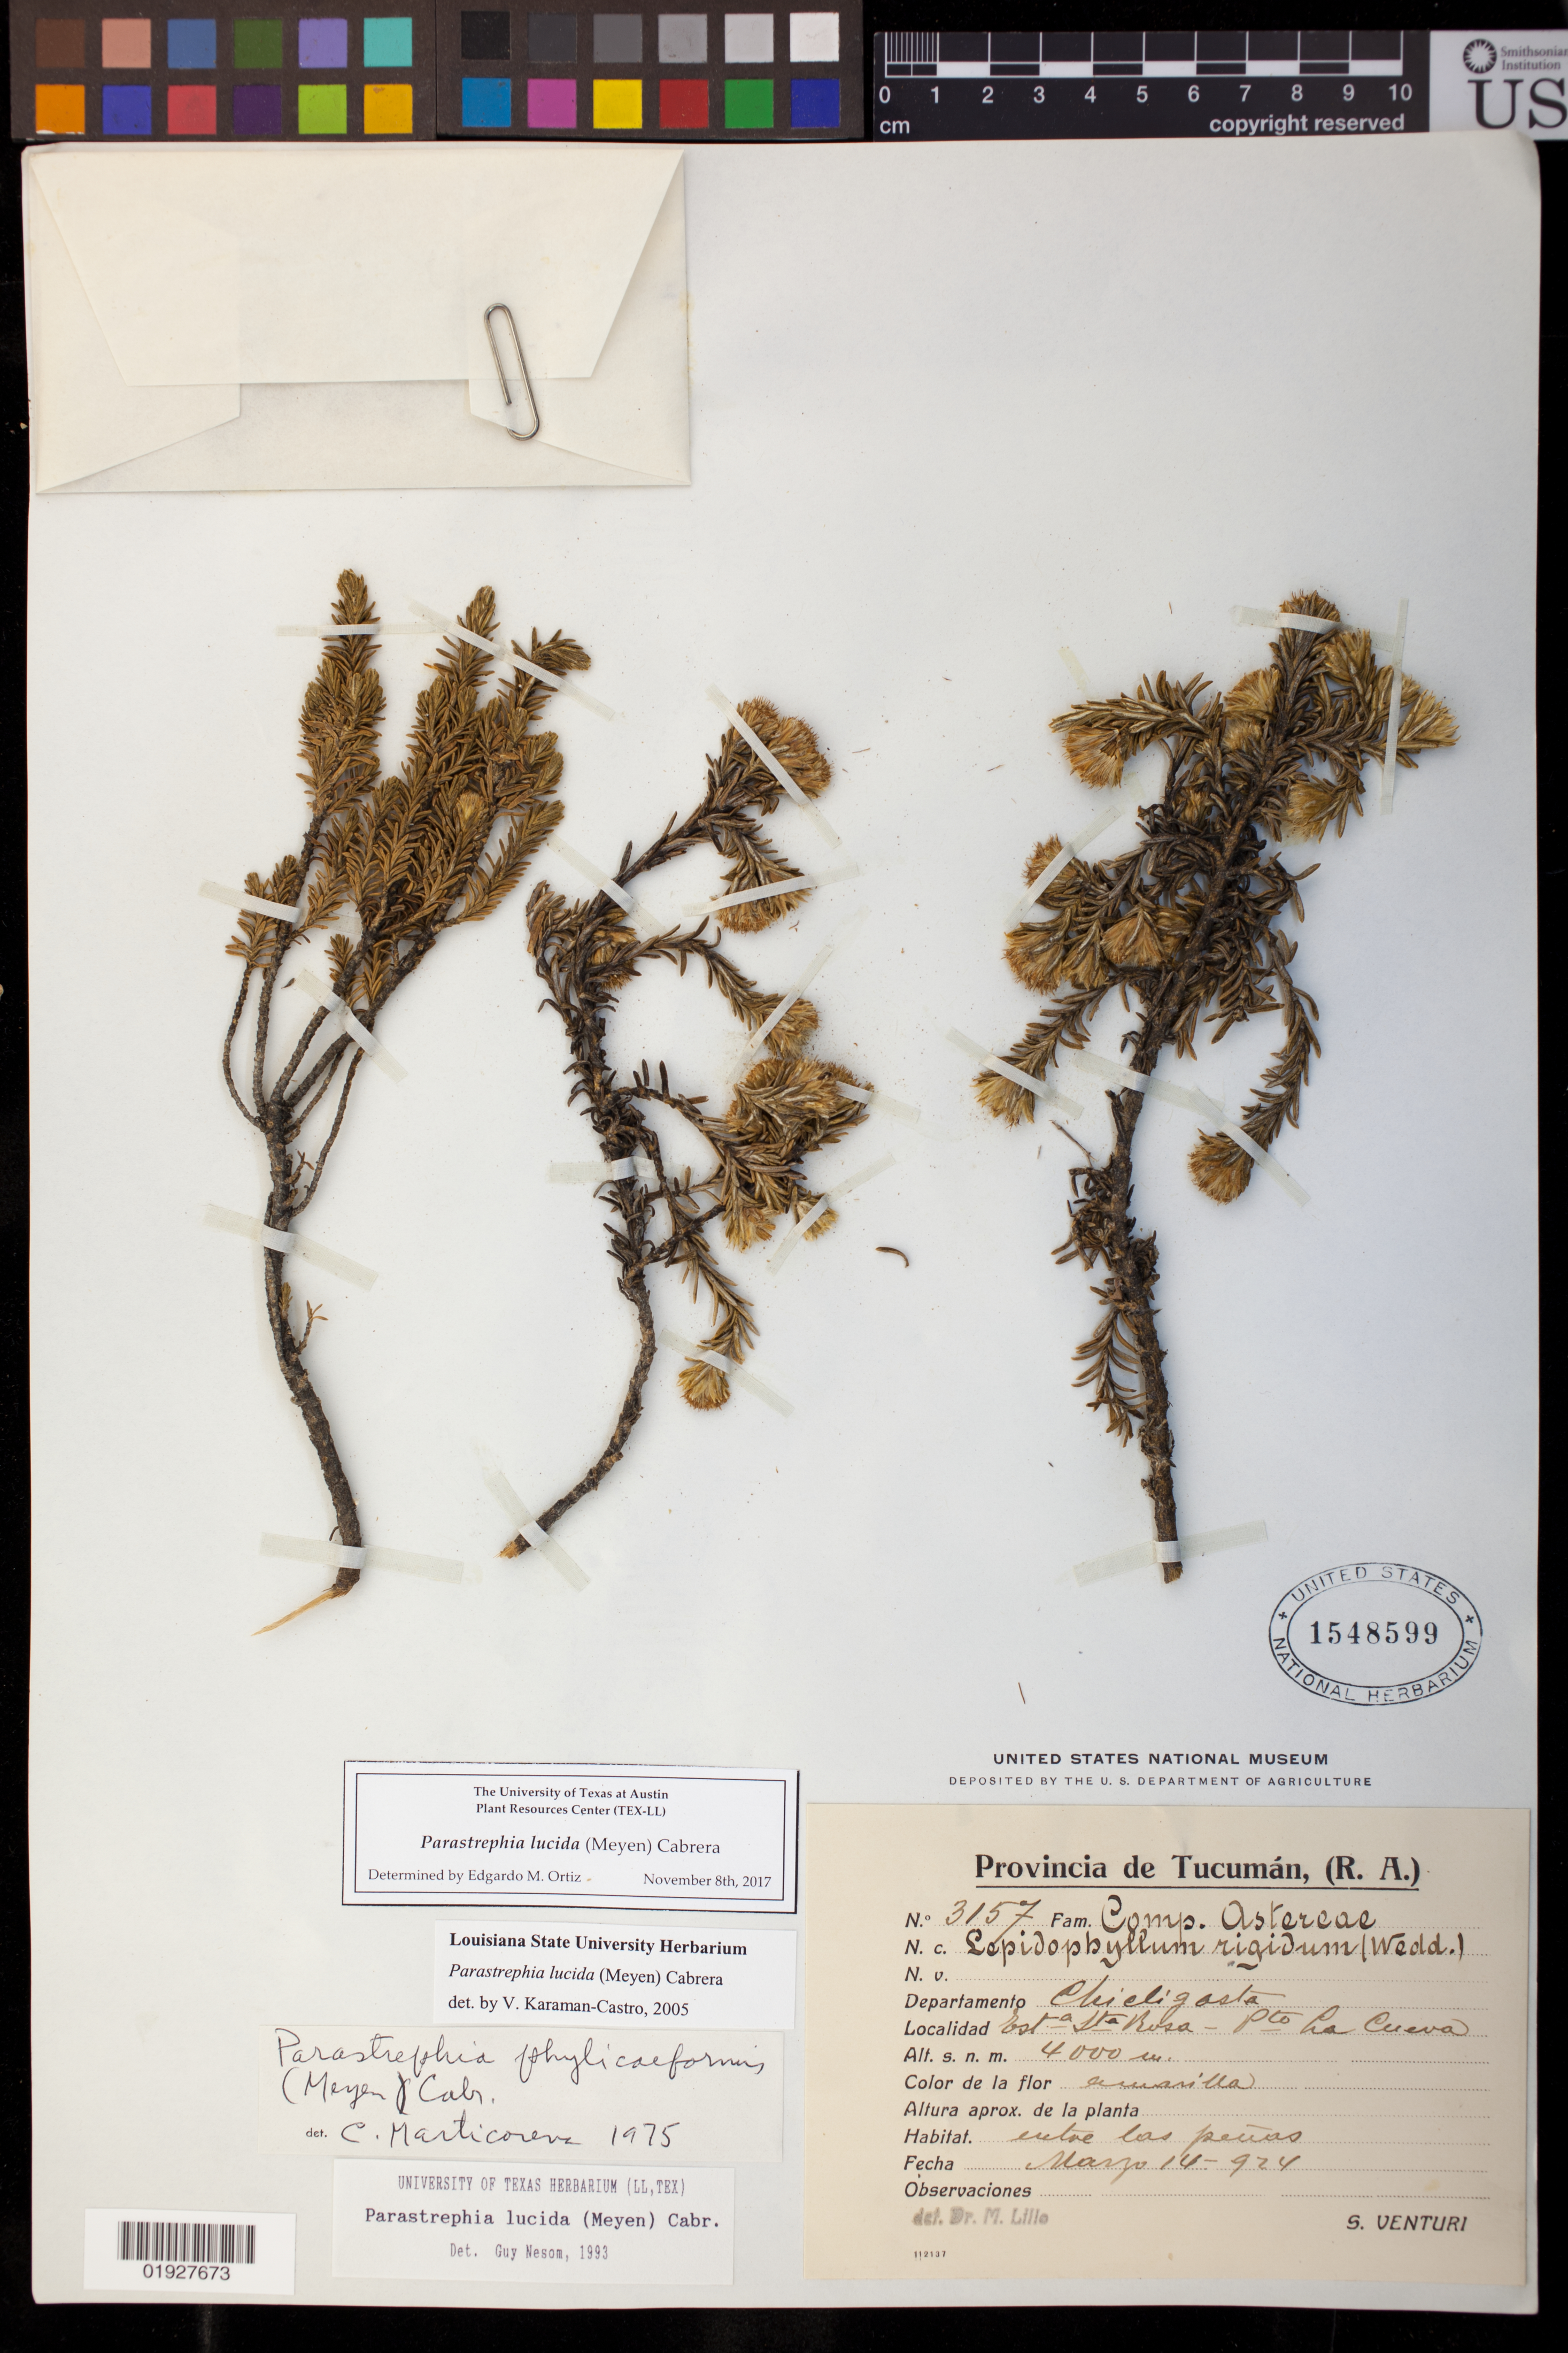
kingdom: Plantae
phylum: Tracheophyta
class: Magnoliopsida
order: Asterales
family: Asteraceae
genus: Parastrephia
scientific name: Parastrephia lucida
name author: (Meyen) Cabrera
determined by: Ortiz, E. M.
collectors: S. Venturi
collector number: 3157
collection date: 1924-03-14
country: Argentina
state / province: Tucuman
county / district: Chicligasta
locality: Estancia Sta Rosa, Pto. La Cueva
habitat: entre las penas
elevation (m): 4000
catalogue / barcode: US 1548599